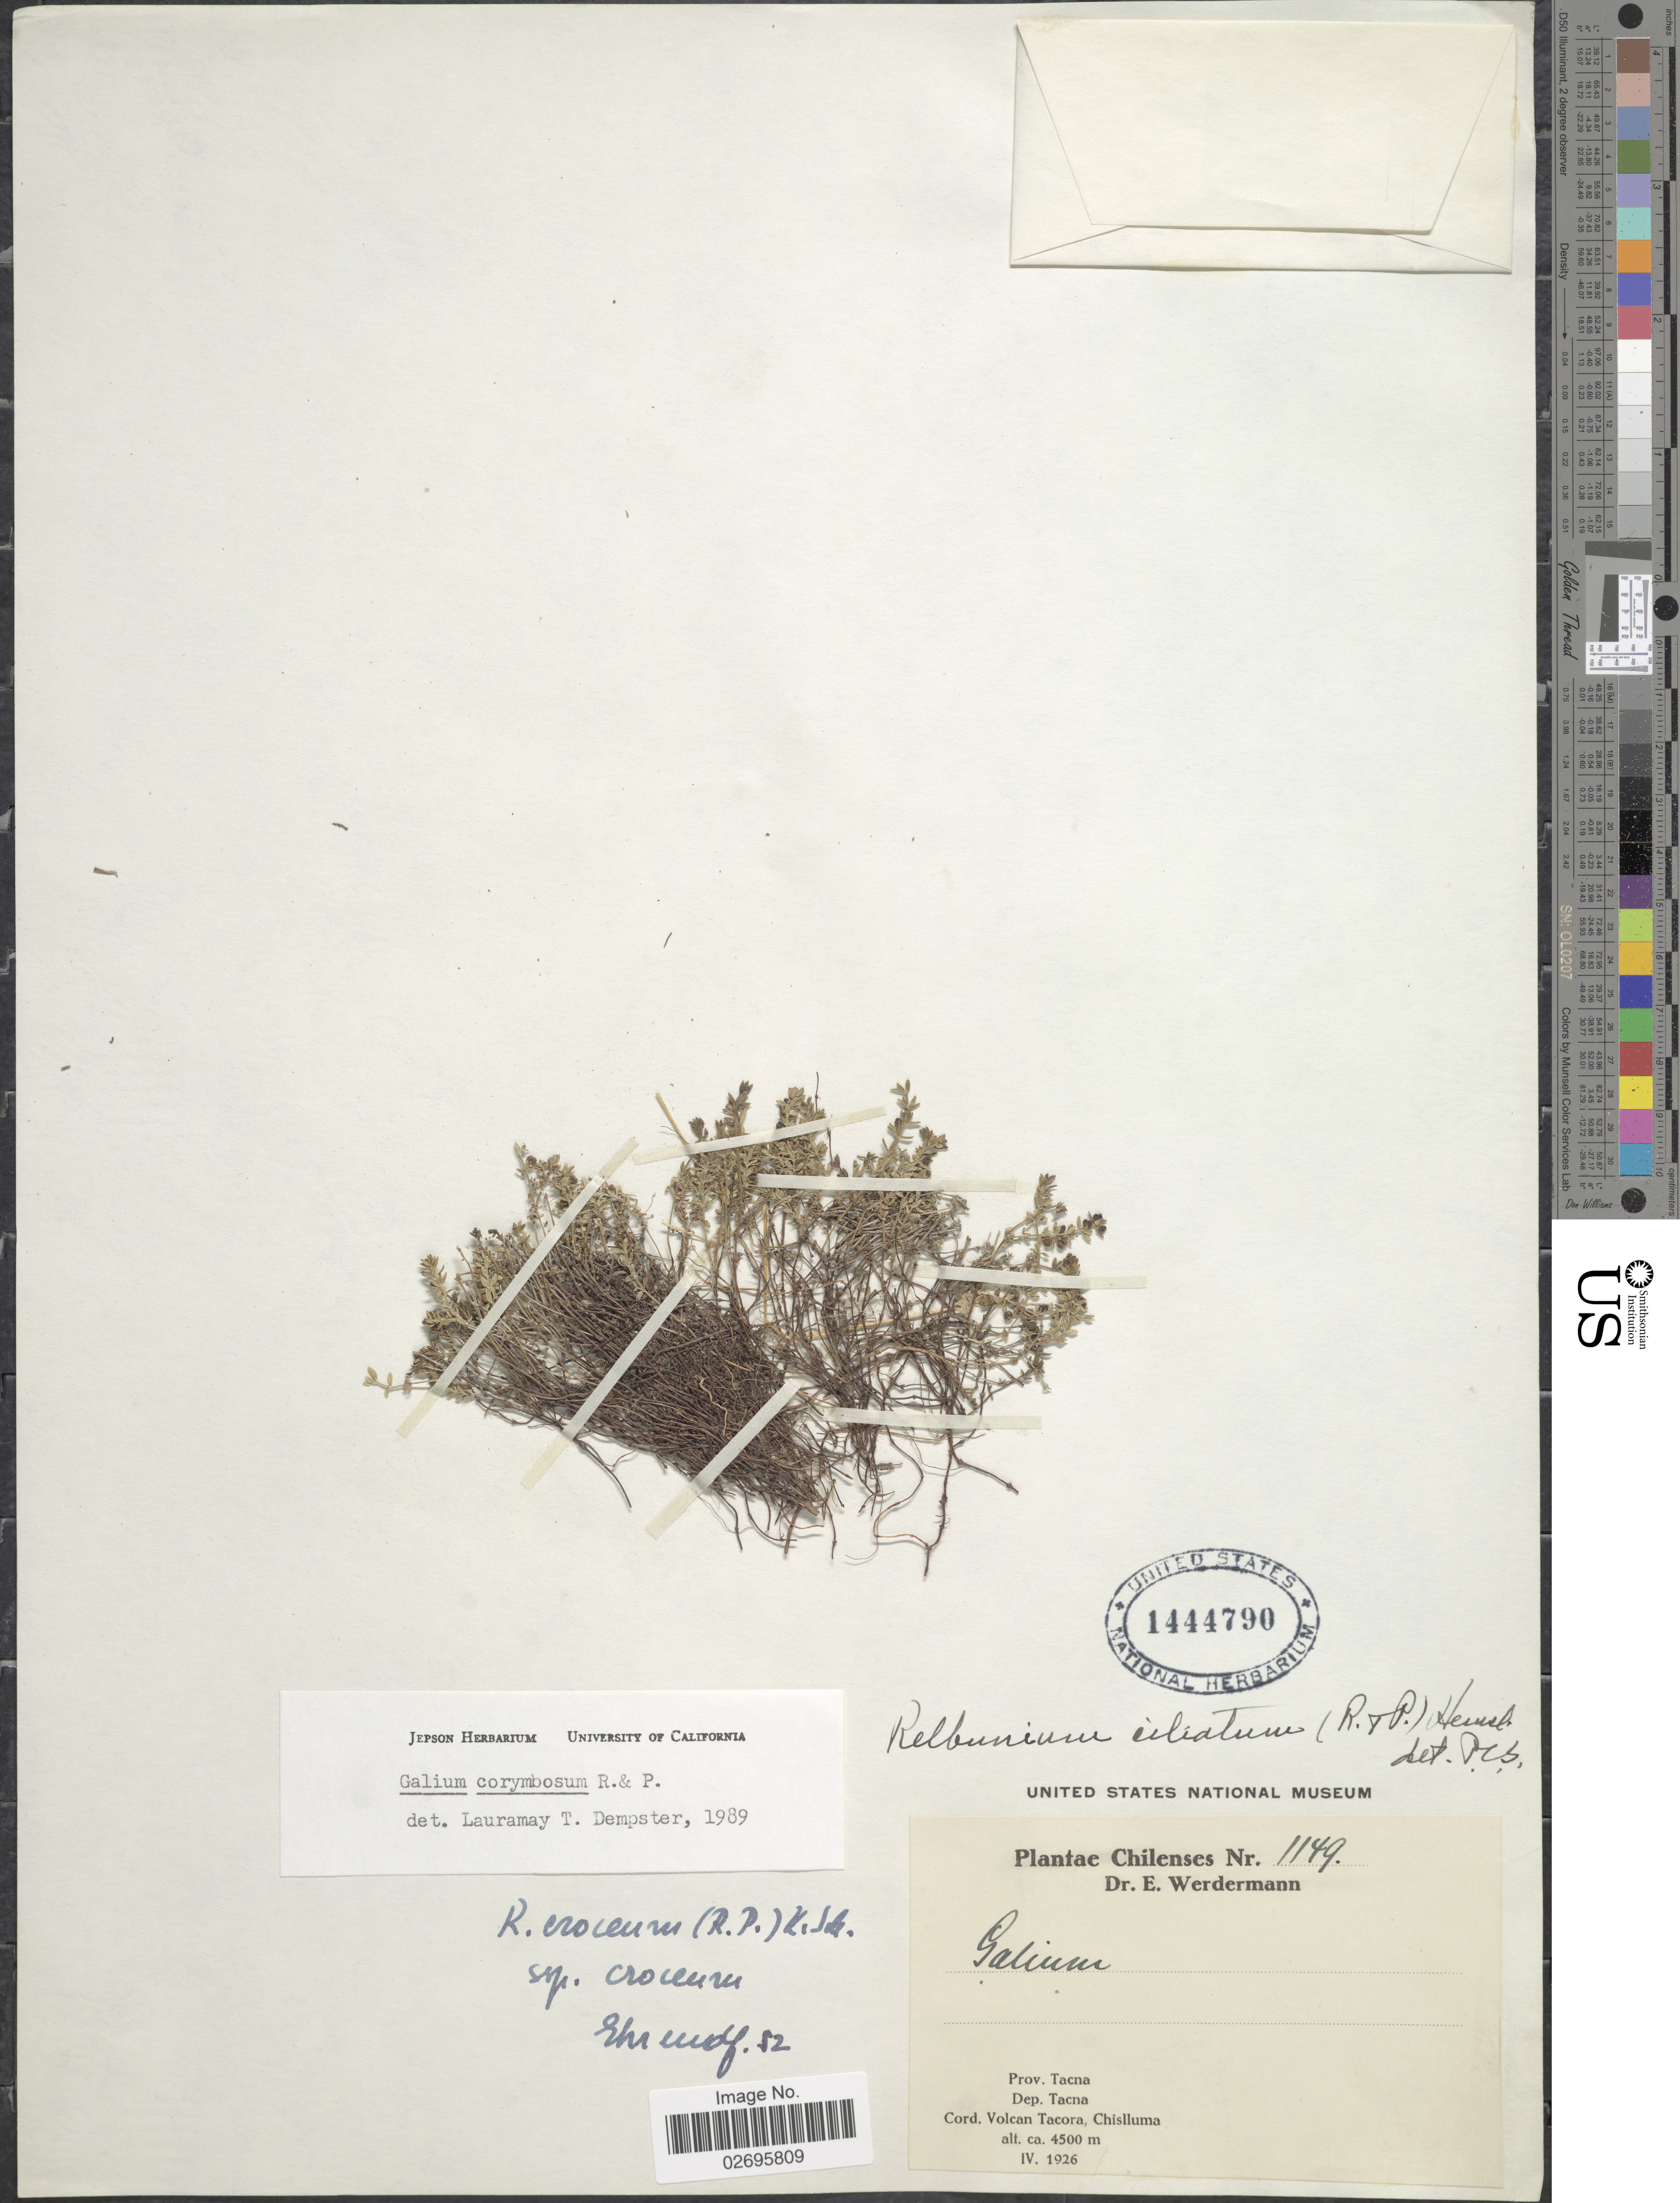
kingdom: Plantae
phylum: Tracheophyta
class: Magnoliopsida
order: Gentianales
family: Rubiaceae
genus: Galium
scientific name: Galium corymbosum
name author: Ruiz & Pav.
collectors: E. Werdermann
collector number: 1149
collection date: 1926-04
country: Peru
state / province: Tacna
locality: Prov. Tacna, Dep. Tacna, Cord. Volcan Tacora, Chislluma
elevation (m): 4500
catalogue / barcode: US 1444790